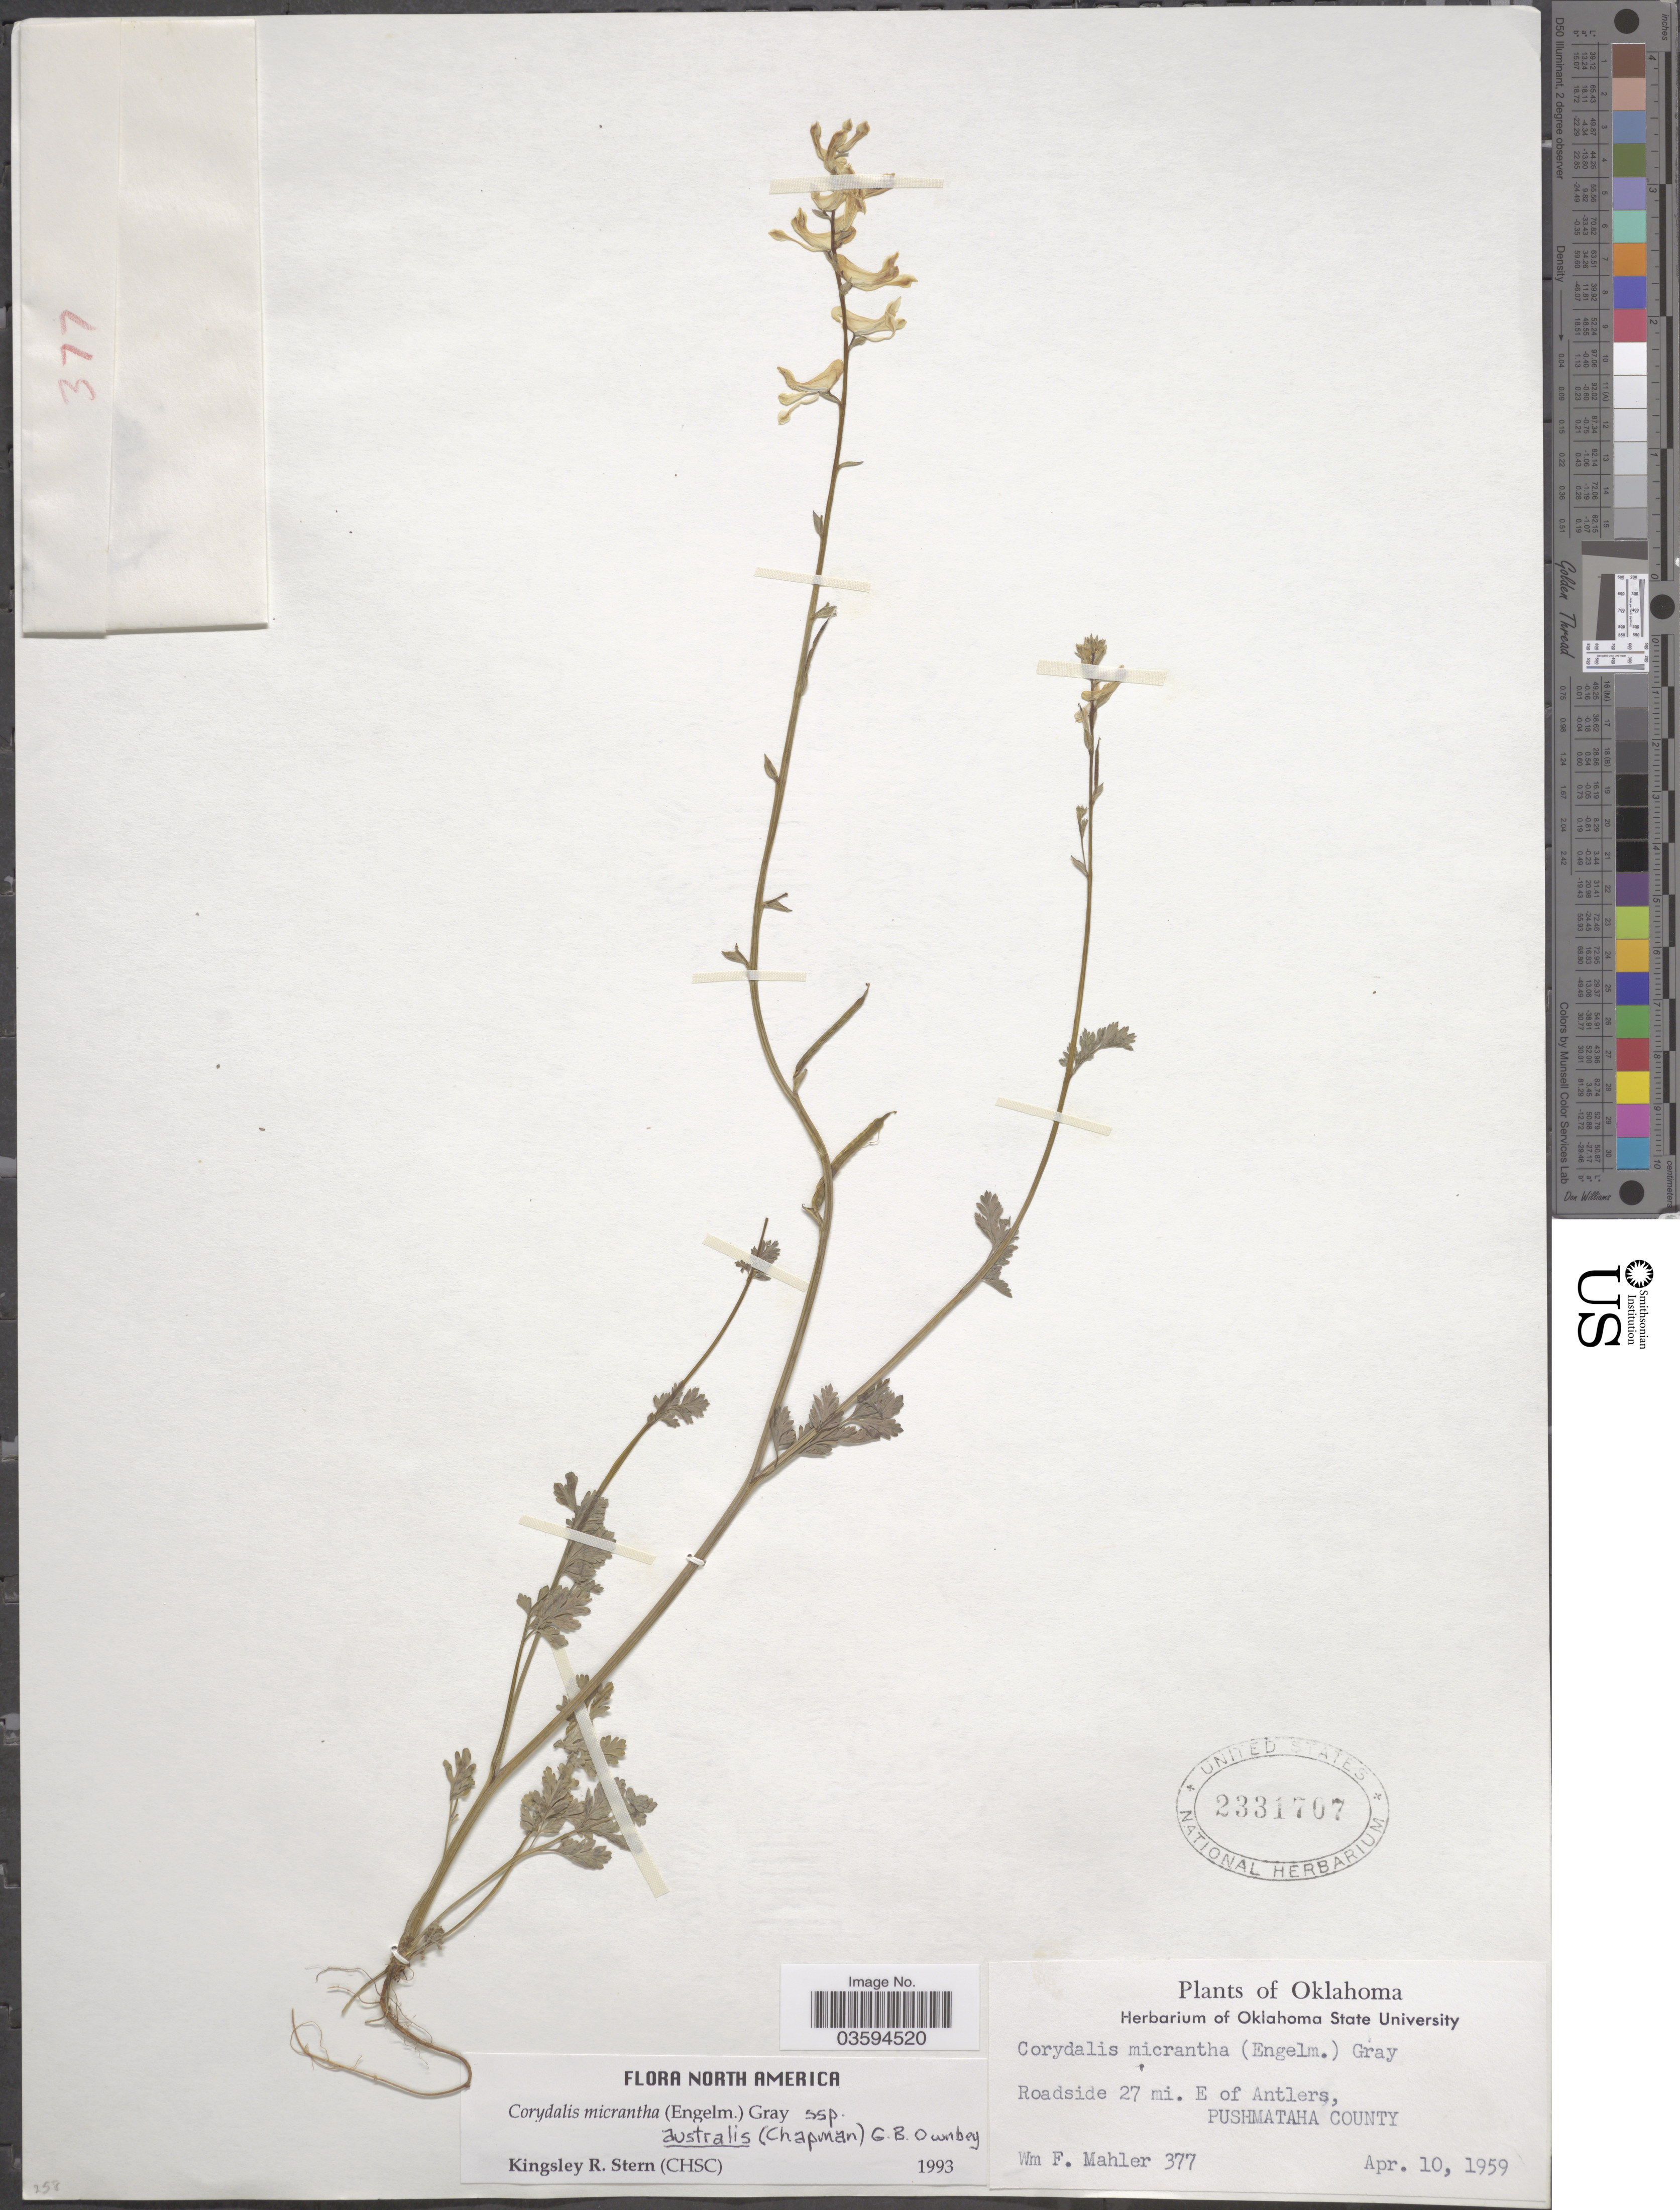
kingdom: Plantae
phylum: Tracheophyta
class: Magnoliopsida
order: Ranunculales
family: Papaveraceae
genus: Corydalis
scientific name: Corydalis micrantha subsp. australis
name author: (Chapm.) G.B. Ownbey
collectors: W. F. Mahler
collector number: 377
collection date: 1959-04-10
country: United States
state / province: Oklahoma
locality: Roadside 27 mi. E of Antlers, Pushmataha County.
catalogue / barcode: US 2331707